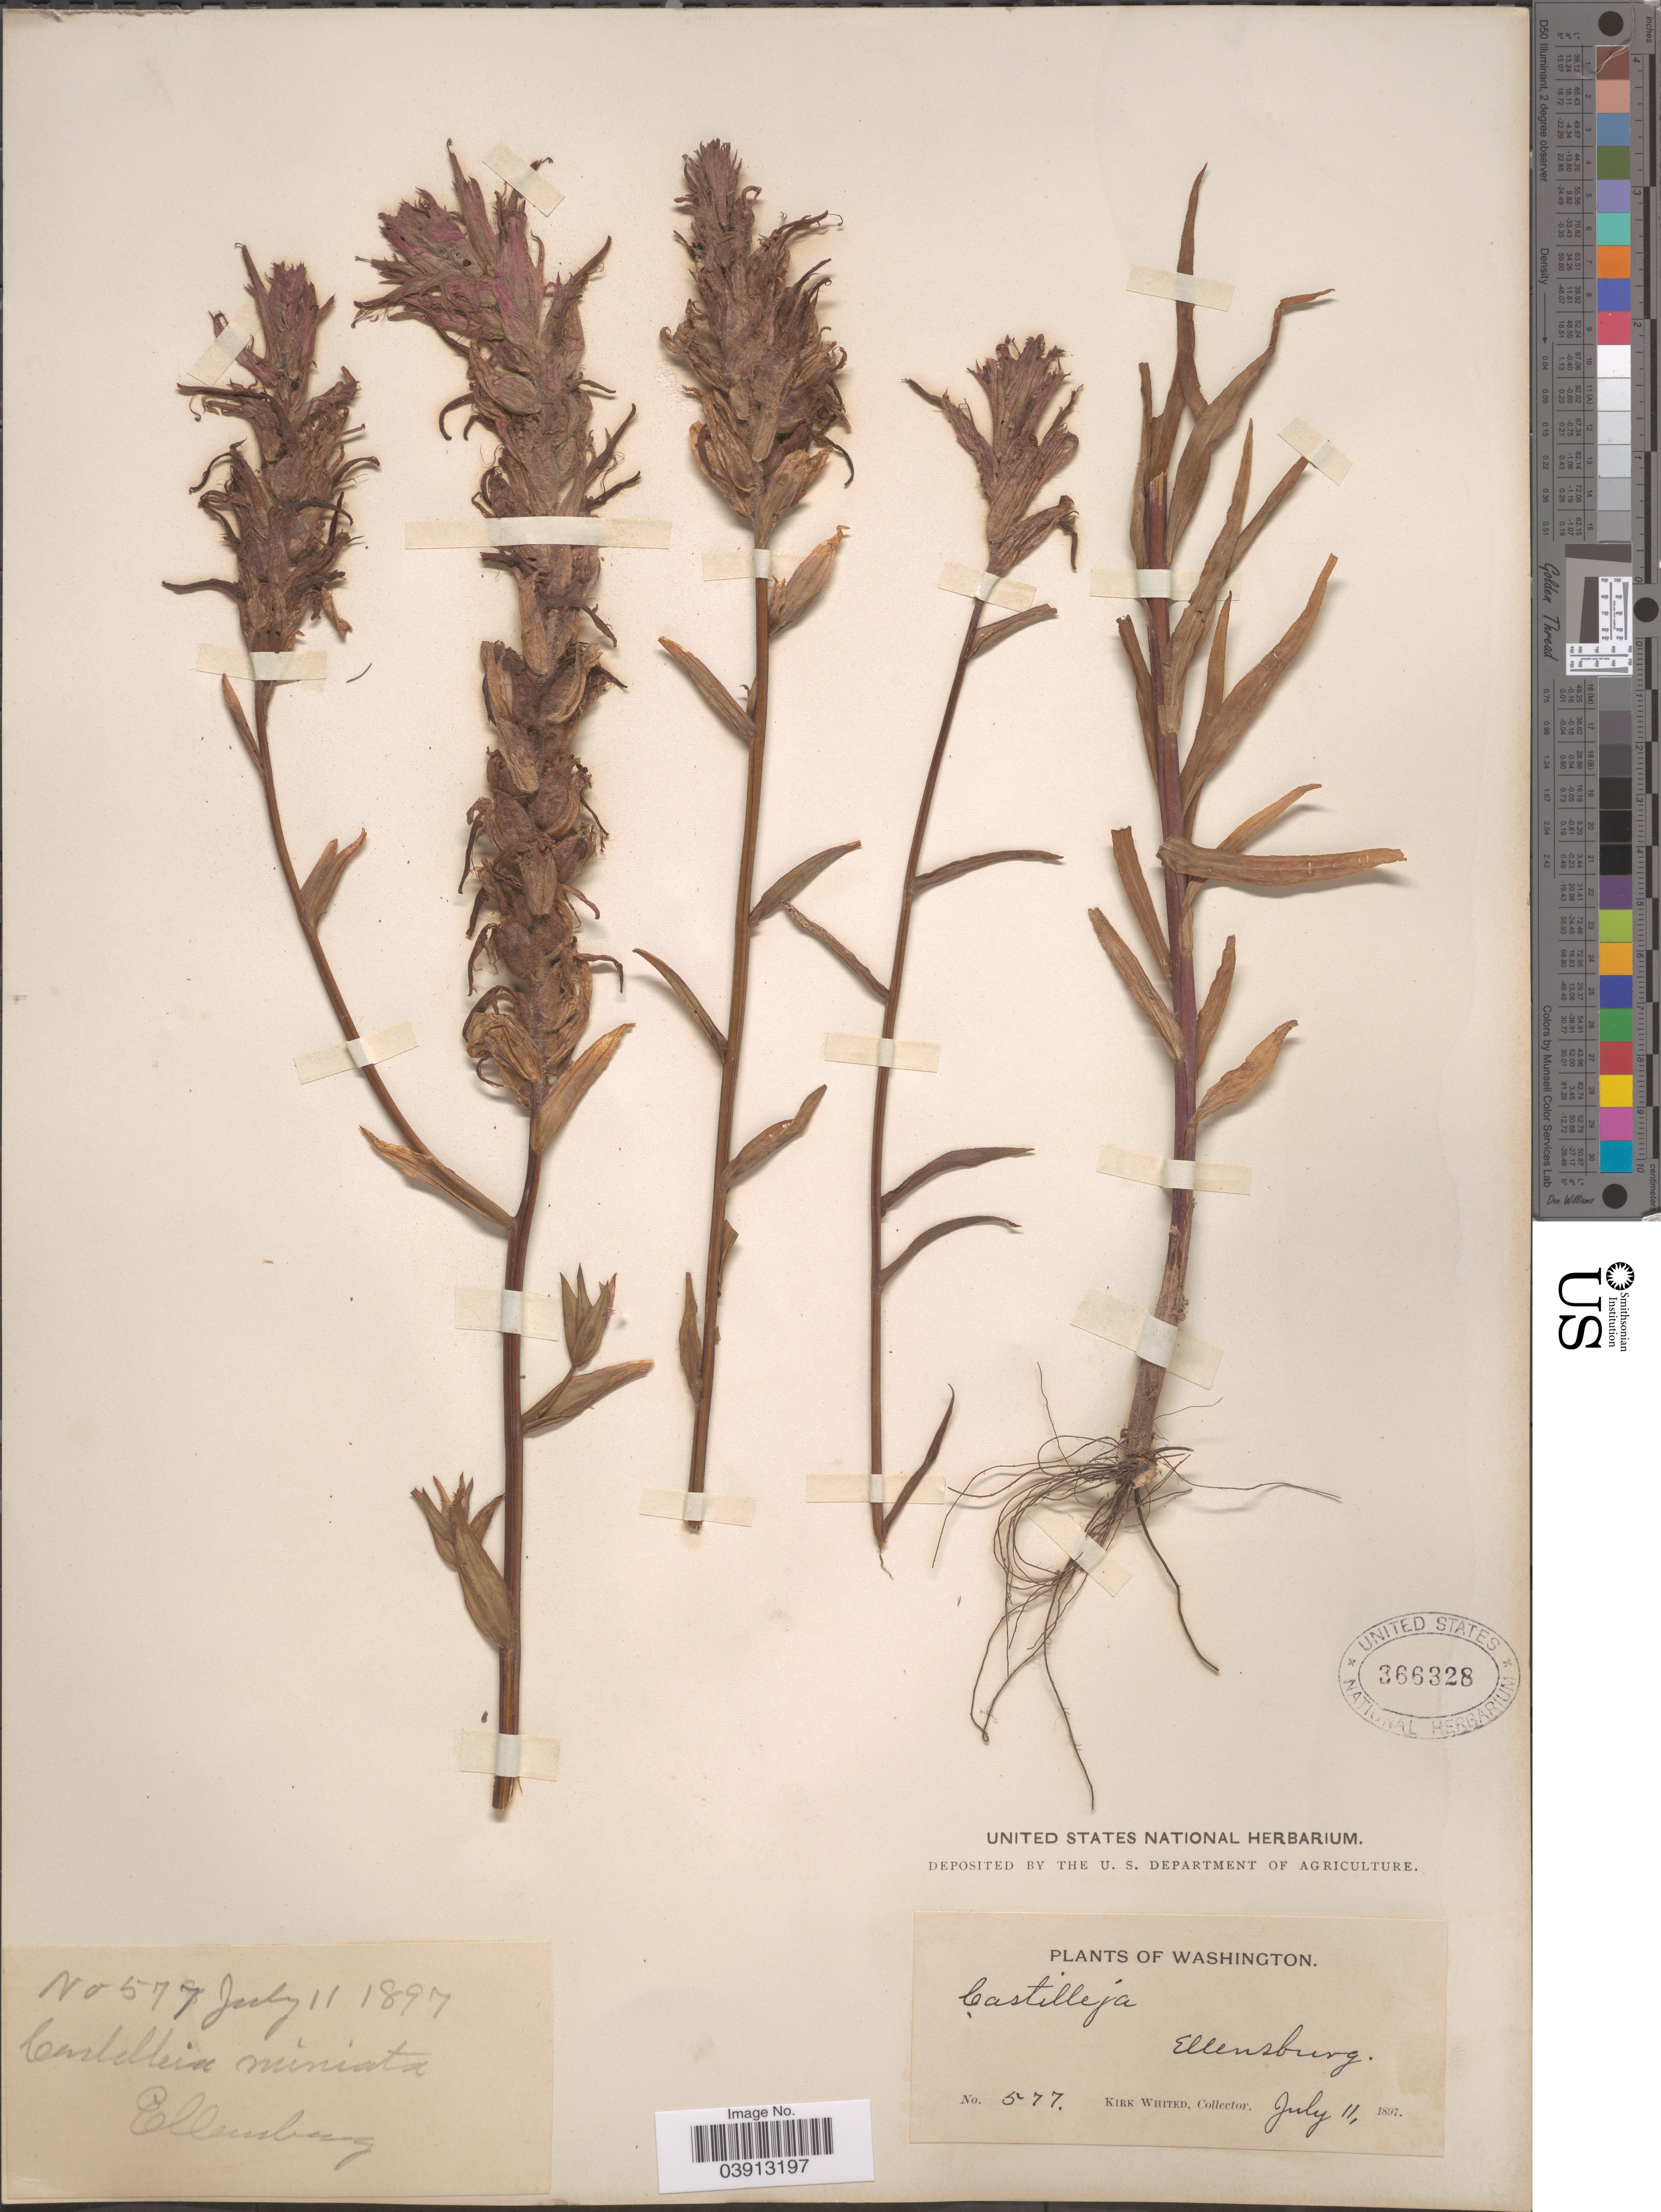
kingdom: Plantae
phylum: Tracheophyta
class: Magnoliopsida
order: Lamiales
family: Orobanchaceae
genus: Castilleja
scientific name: Castilleja miniata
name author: Douglas ex Hook.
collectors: K. Whited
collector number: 577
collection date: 1897-07-11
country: United States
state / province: Washington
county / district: Kittitas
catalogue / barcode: US 366328